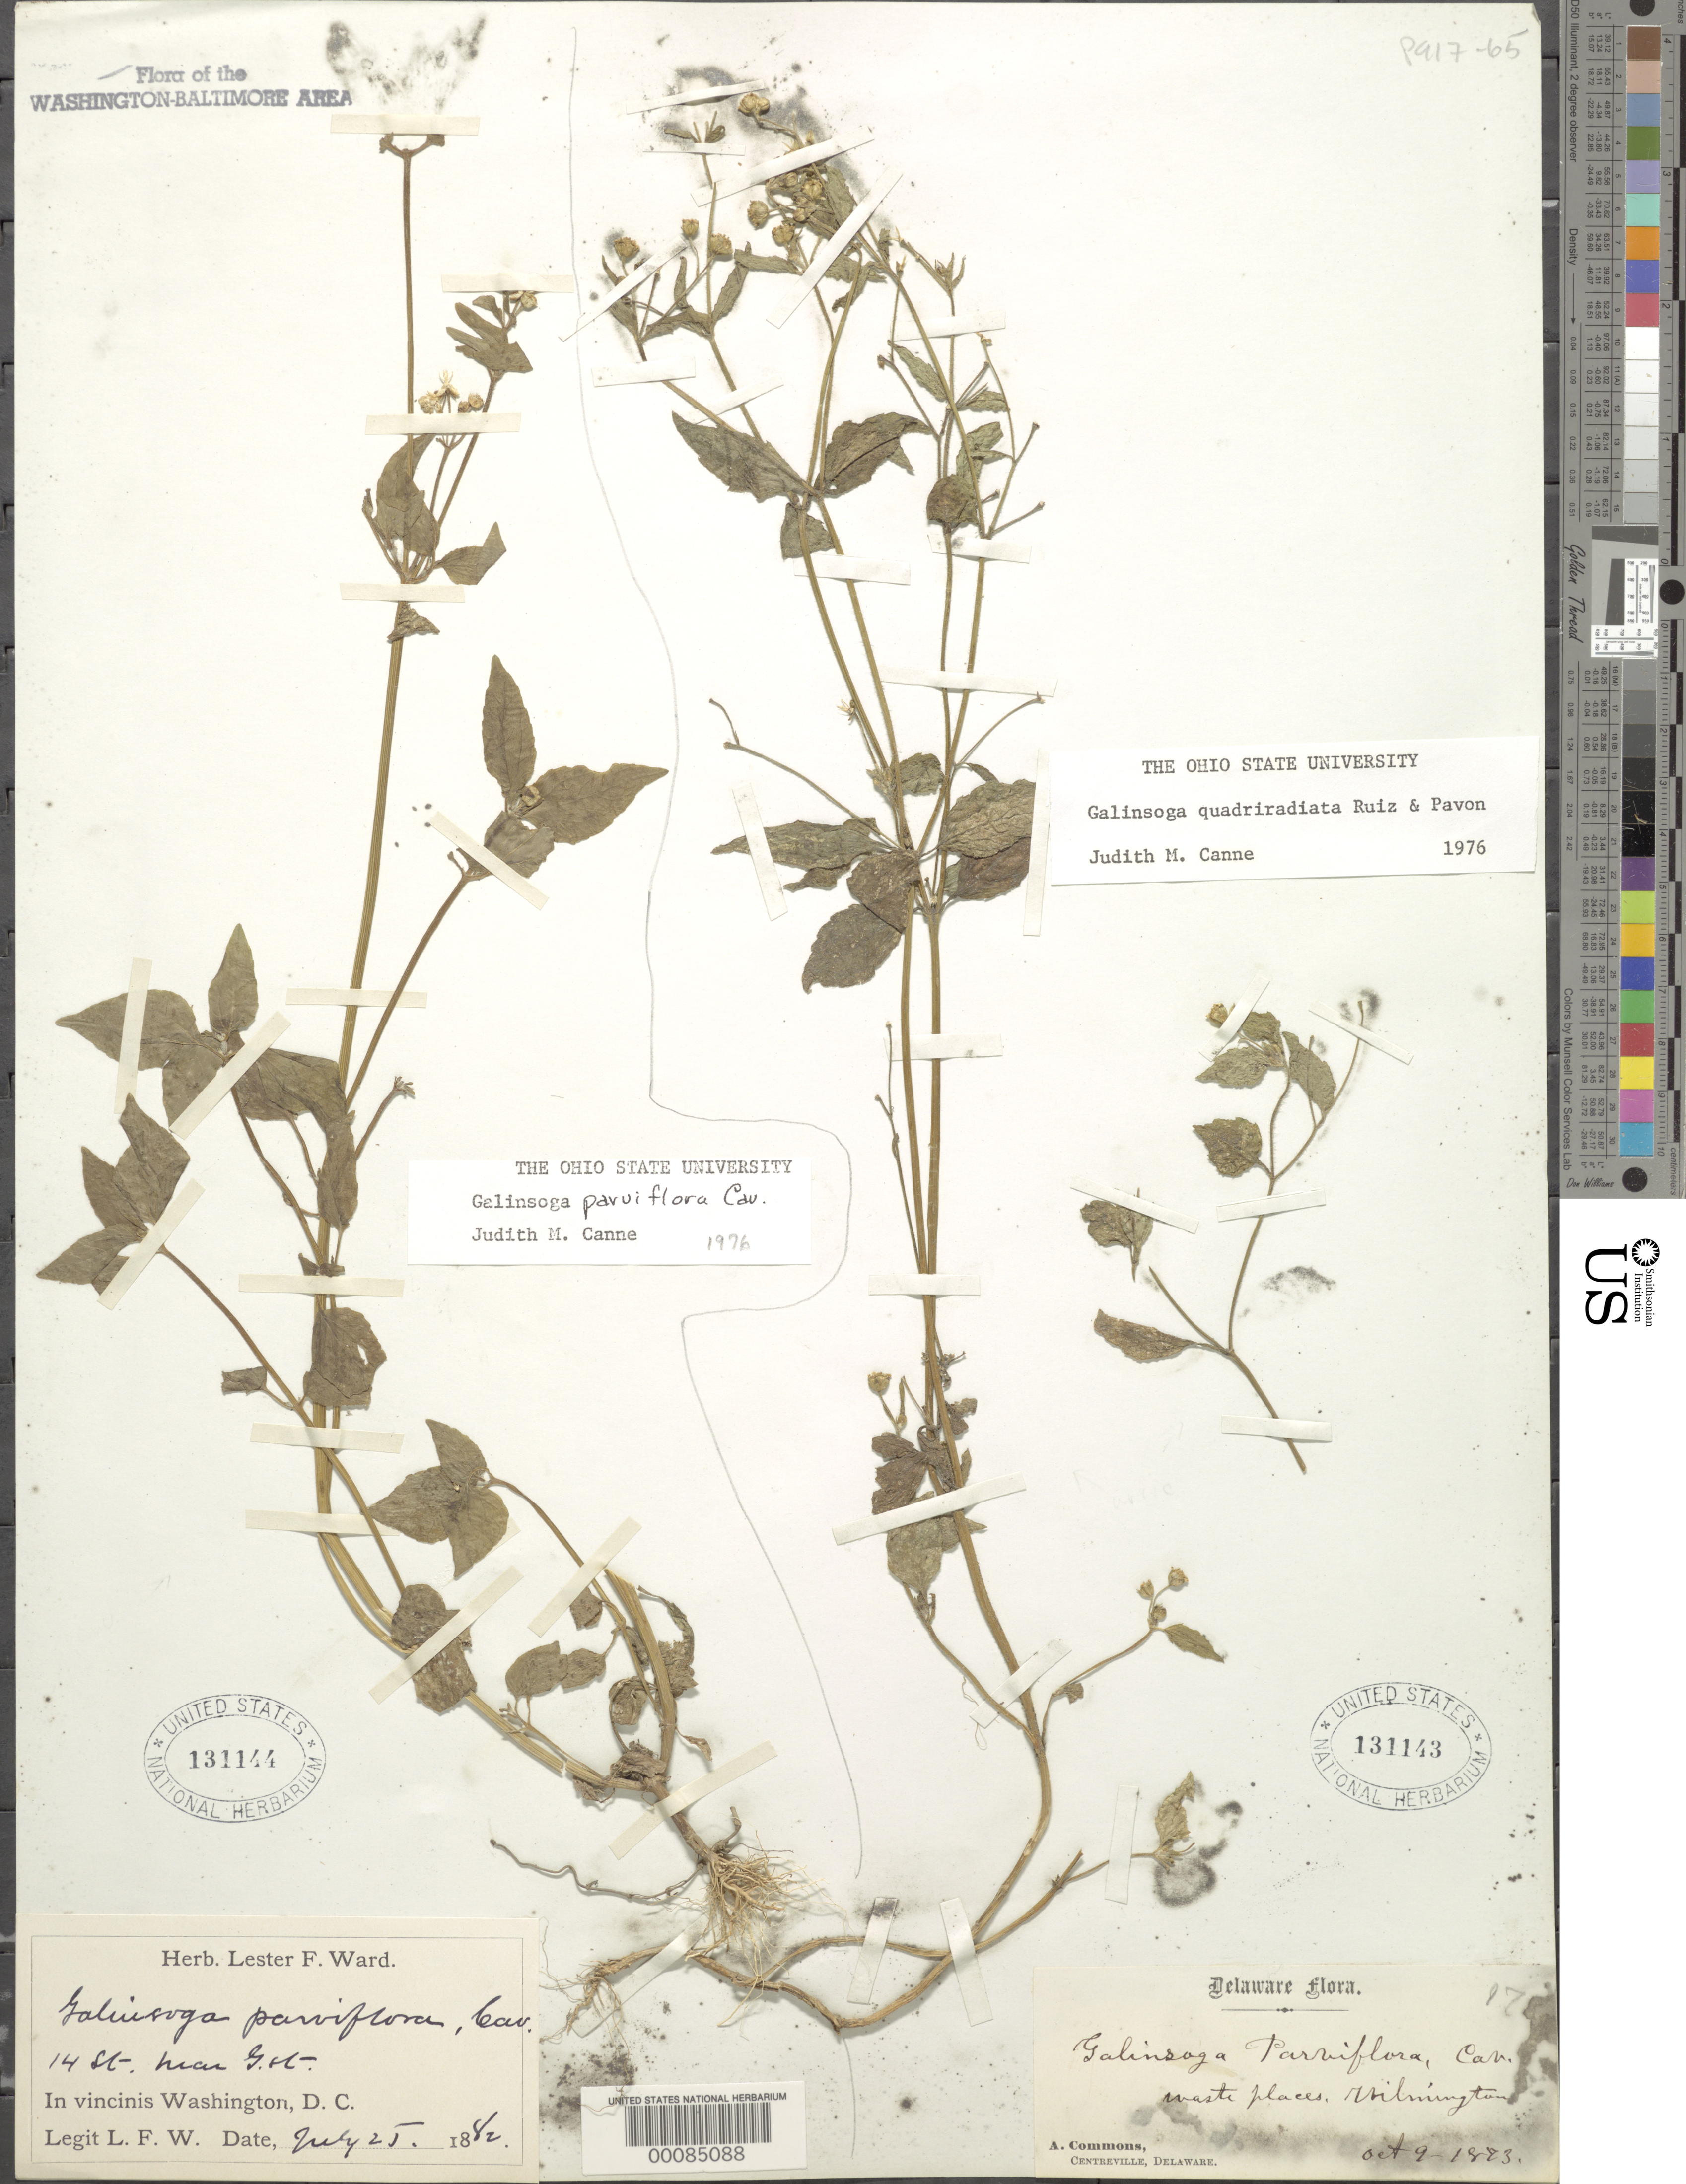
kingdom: Plantae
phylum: Tracheophyta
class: Magnoliopsida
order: Asterales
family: Asteraceae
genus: Galinsoga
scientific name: Galinsoga quadriradiata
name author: Ruiz & Pav.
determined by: Canne-Hilliker, J. M.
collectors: L. F. Ward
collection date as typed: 25 Jul 1882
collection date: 1882-07-25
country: United States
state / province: District of Columbia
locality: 14th St. near G St.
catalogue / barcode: US 131144